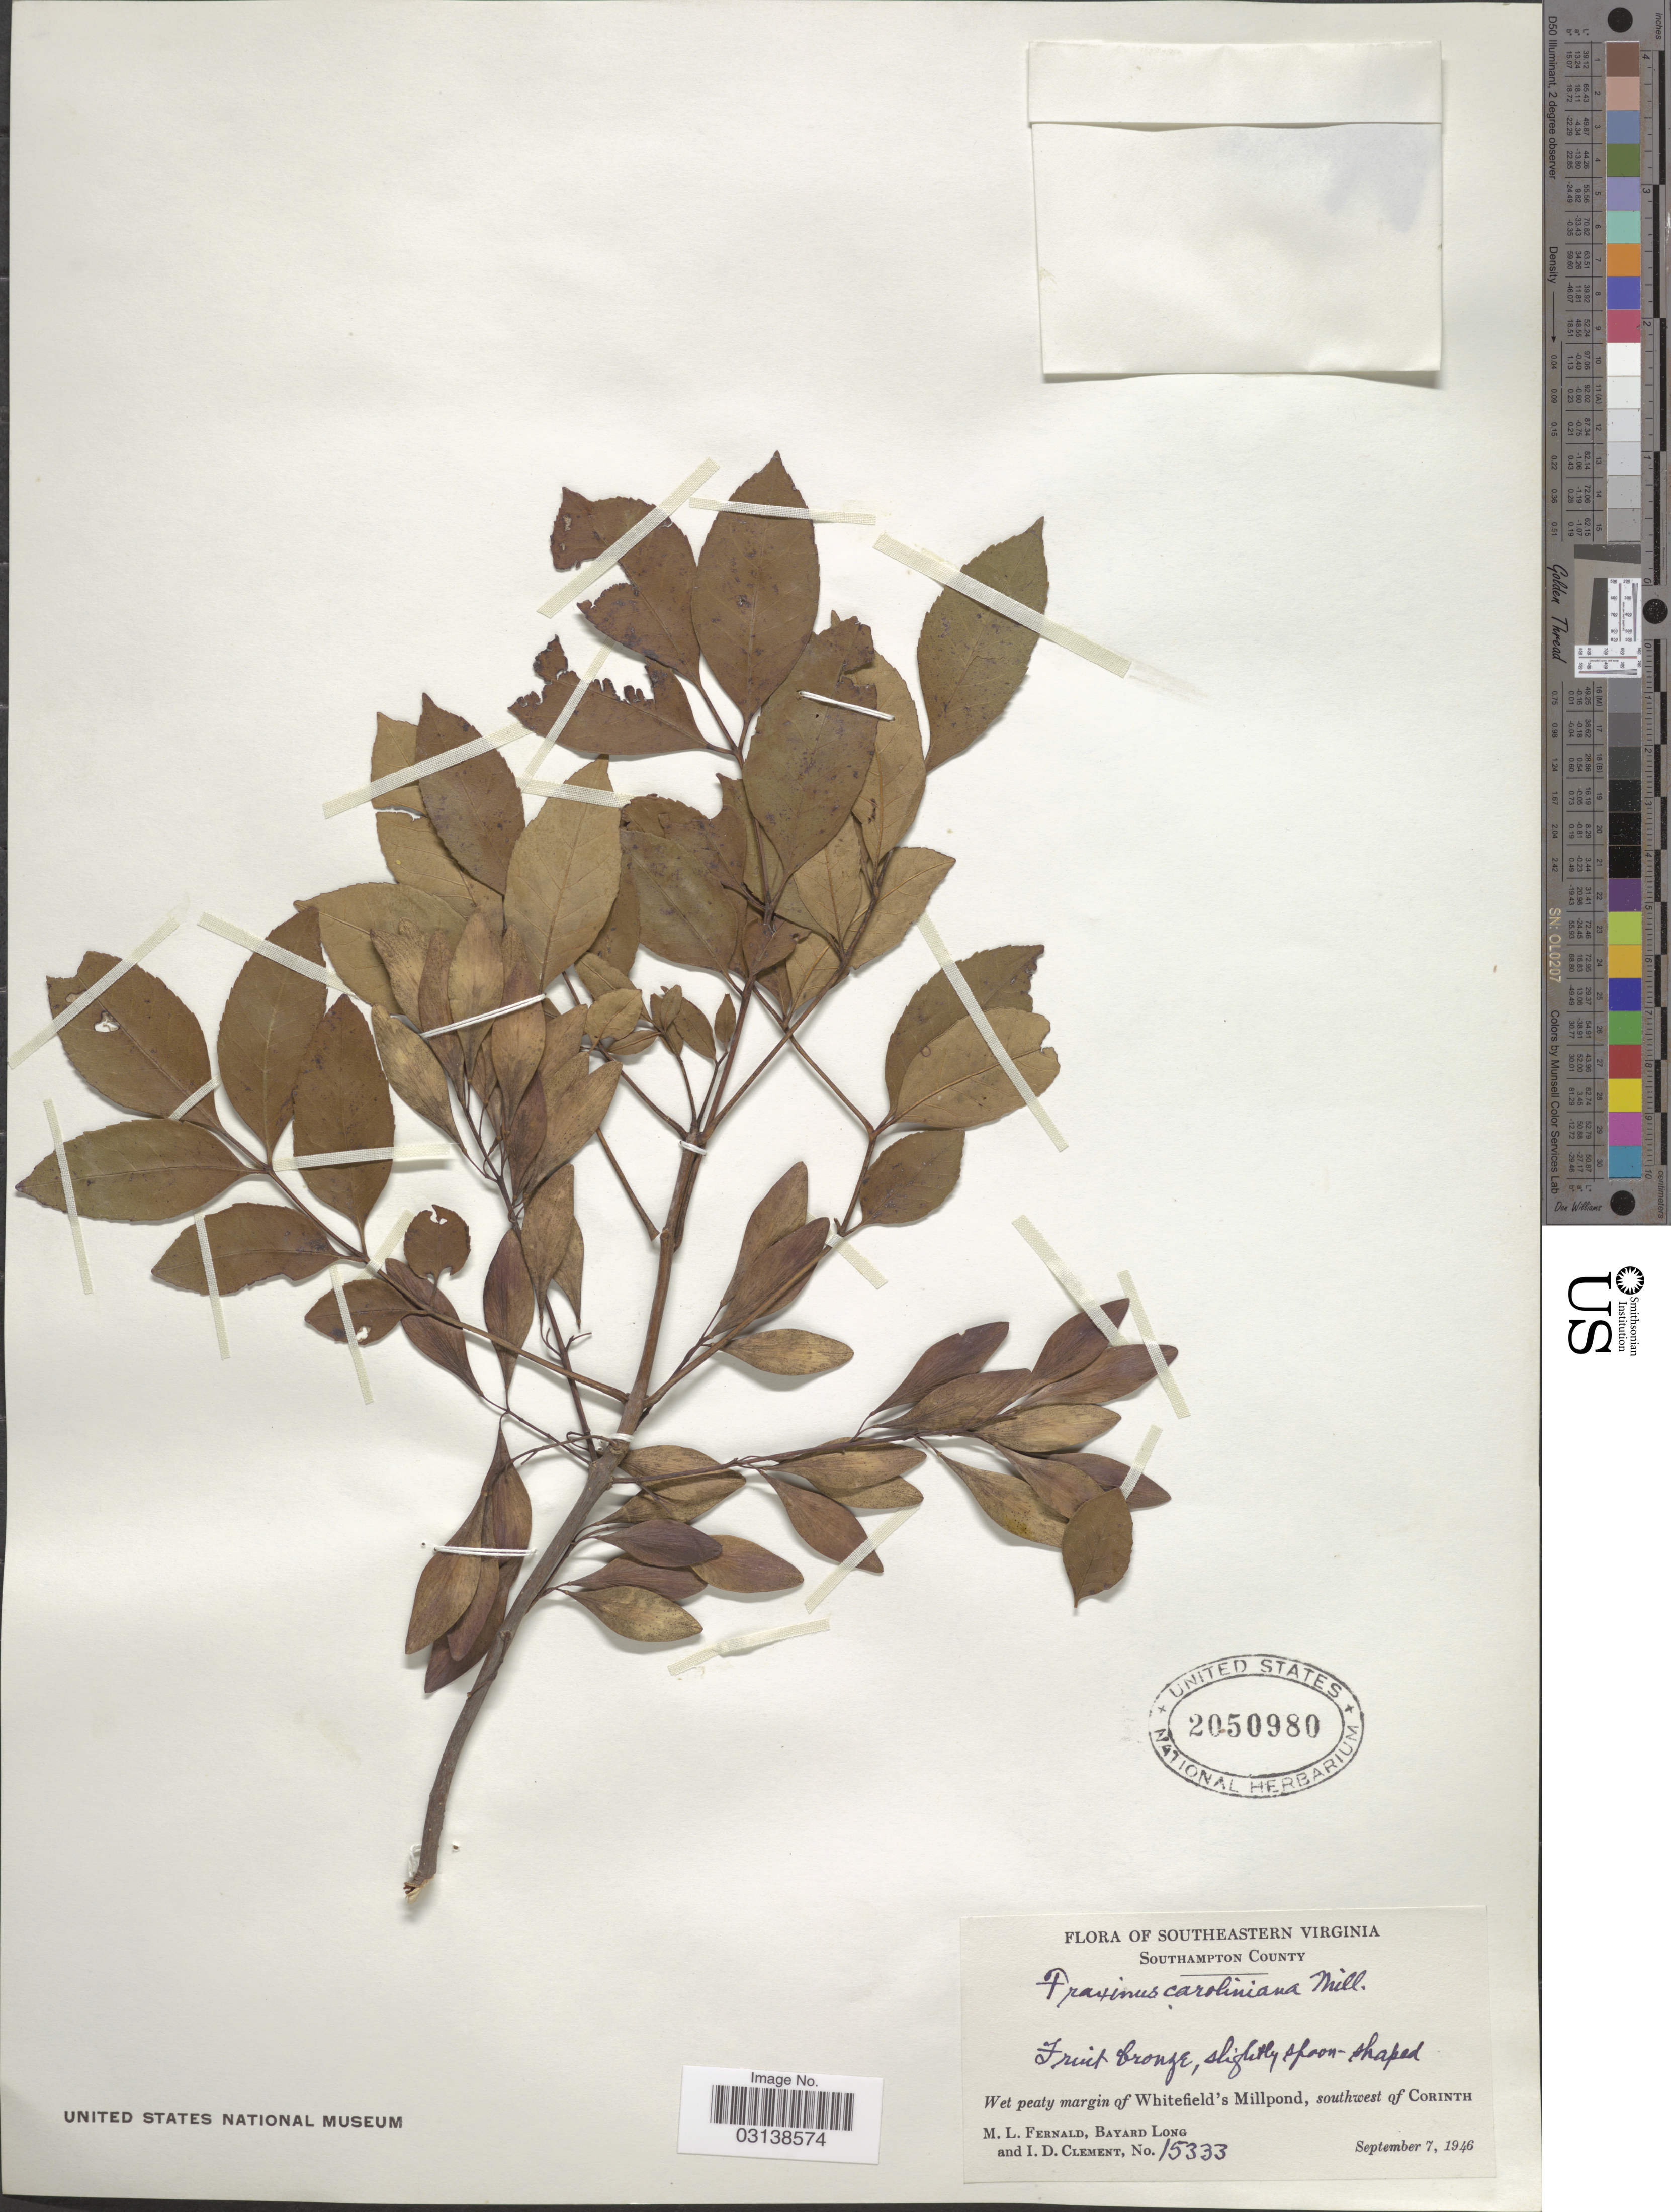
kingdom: Plantae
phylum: Tracheophyta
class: Magnoliopsida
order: Lamiales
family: Oleaceae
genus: Fraxinus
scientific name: Fraxinus caroliniana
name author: Mill.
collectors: M. L. Fernald, B. Long & I. Clement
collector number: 15333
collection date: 1946-09-07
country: United States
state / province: Virginia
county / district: Southampton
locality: Southeastern Virginia, Southampton County, Wet peaty margin of Whitefield's Millpond, southwest of Corinth.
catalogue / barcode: US 2050980